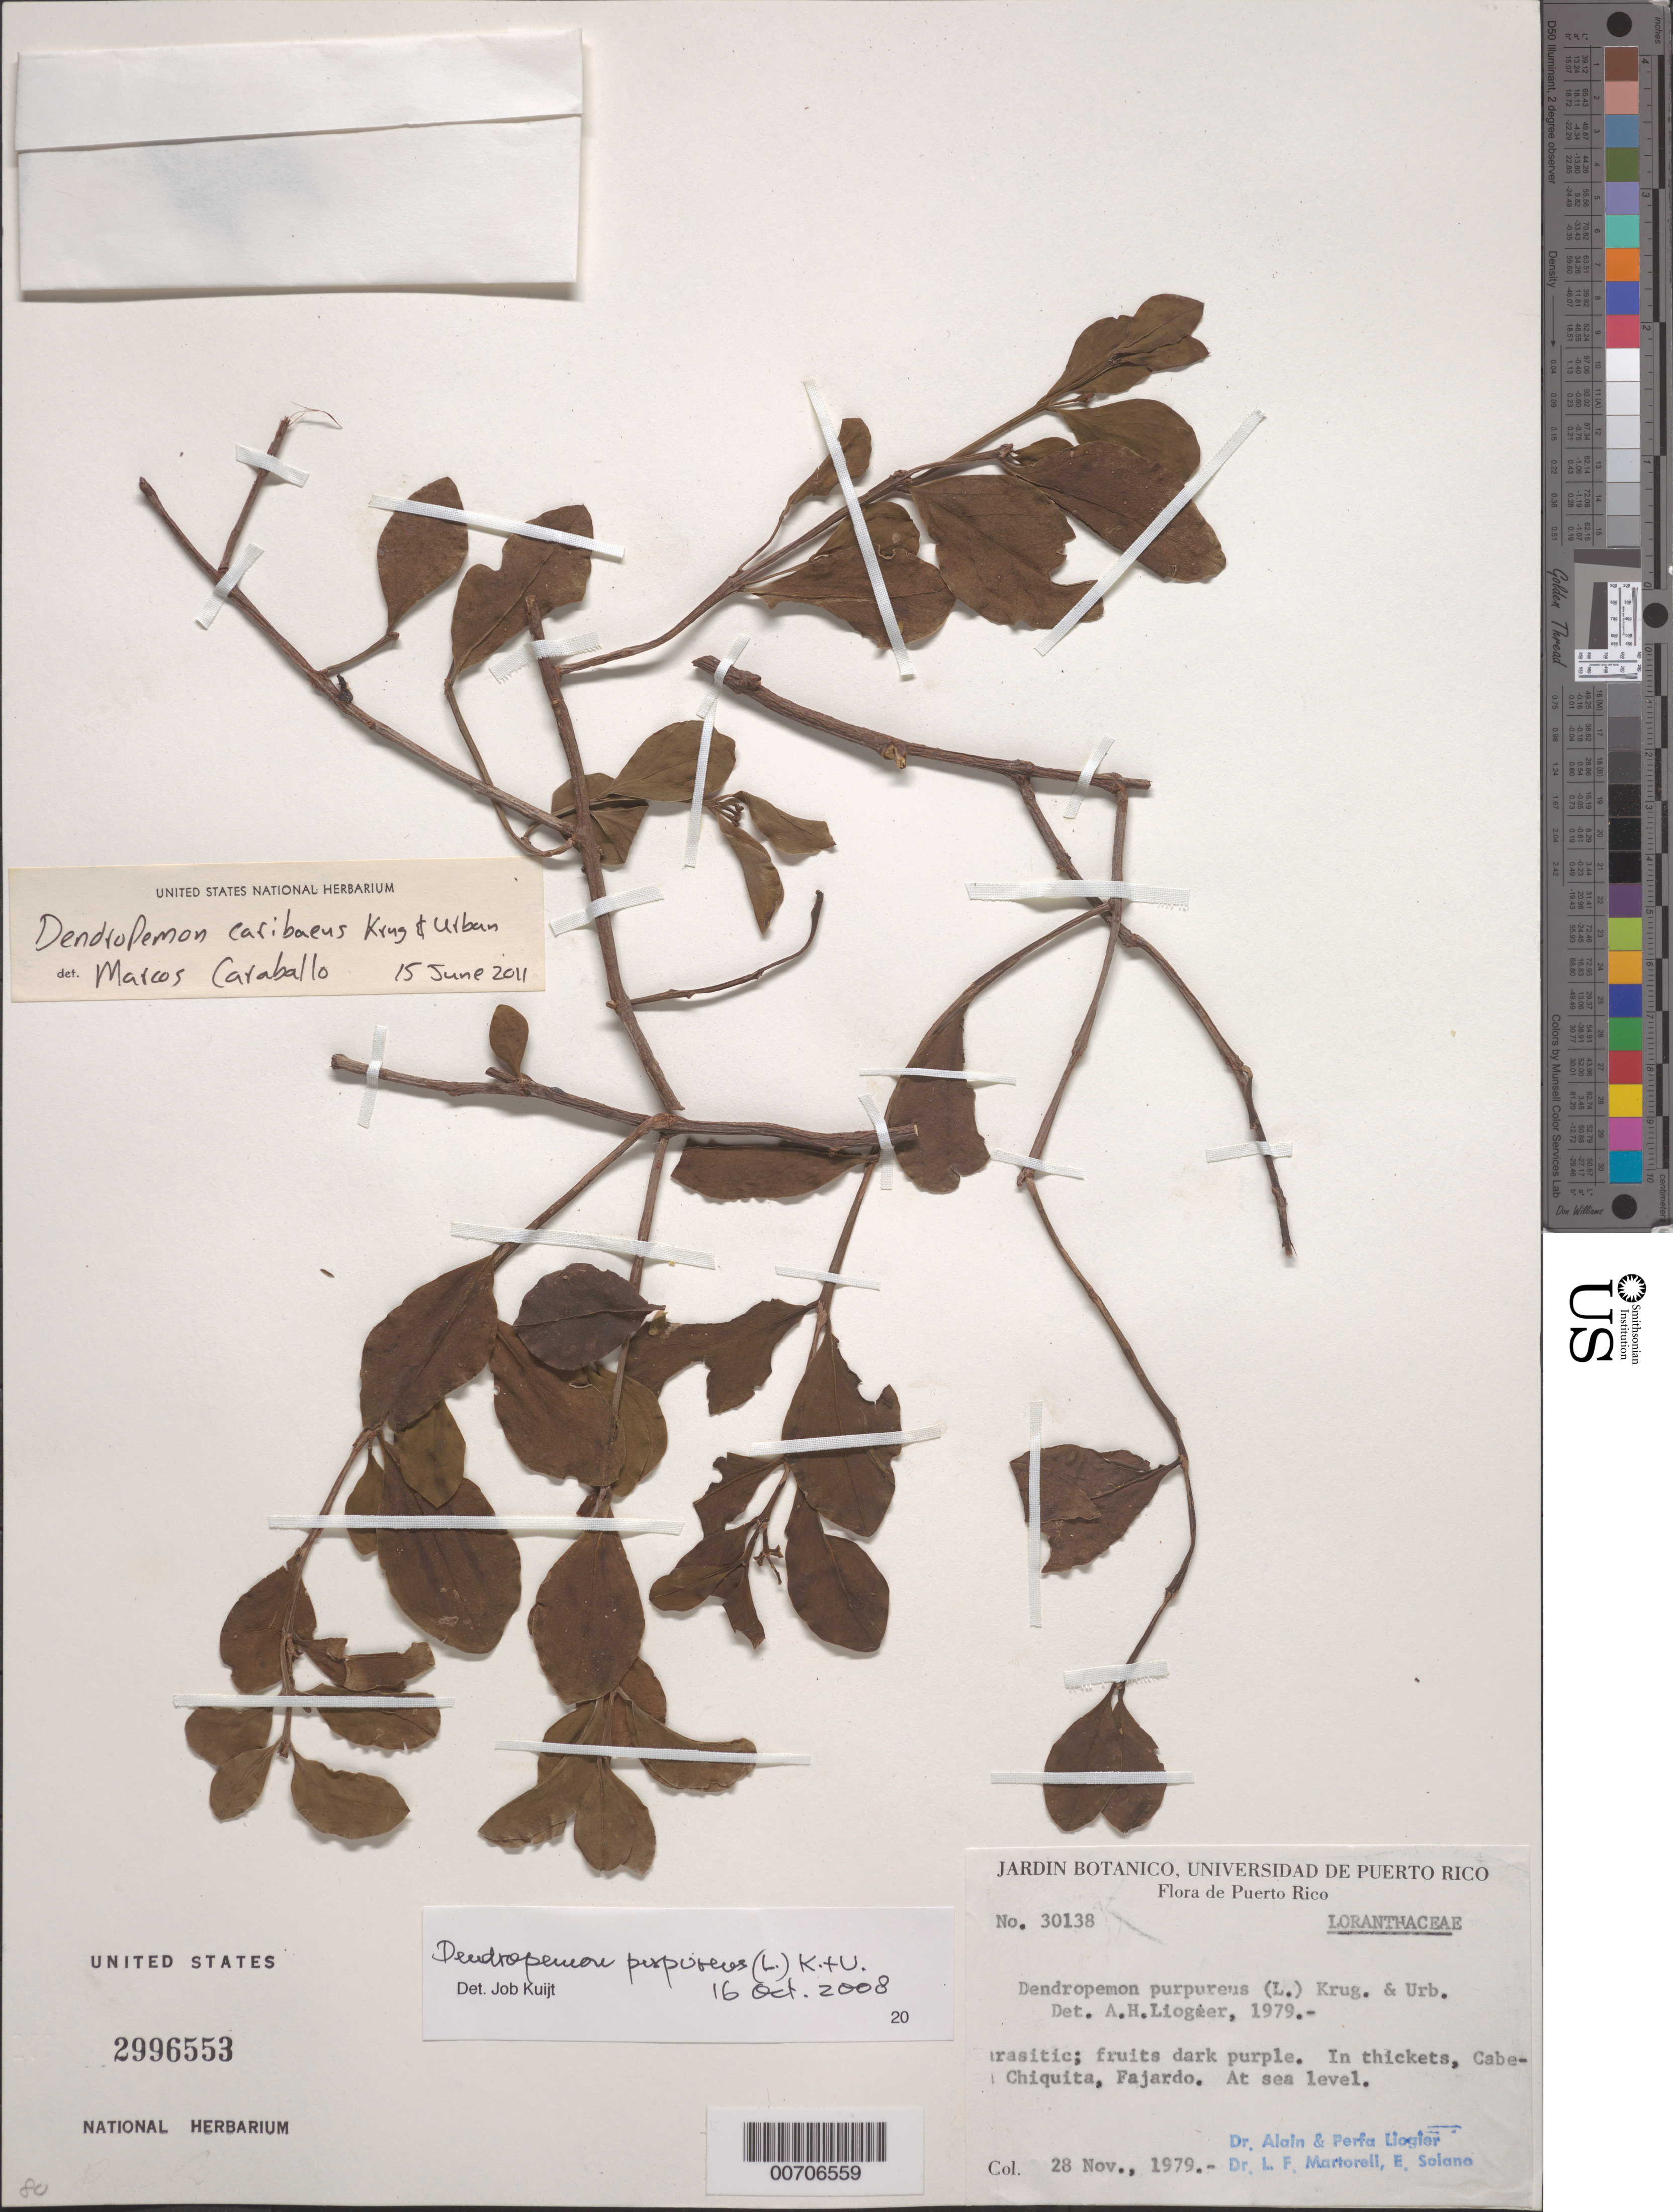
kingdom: Plantae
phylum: Tracheophyta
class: Magnoliopsida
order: Santalales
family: Loranthaceae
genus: Dendropemon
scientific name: Dendropemon purpureus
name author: (L.) Krug & Urb.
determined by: Liogier, Alain H.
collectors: A. H. Liogier, M. P. Liogier, L. Martorell & E. Solano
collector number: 30138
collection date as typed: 28 Nov 1979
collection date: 1979-11-28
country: Puerto Rico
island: Greater Antilles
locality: Cabeza Chiquita, Fajardo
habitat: In thickets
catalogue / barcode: US 2996553